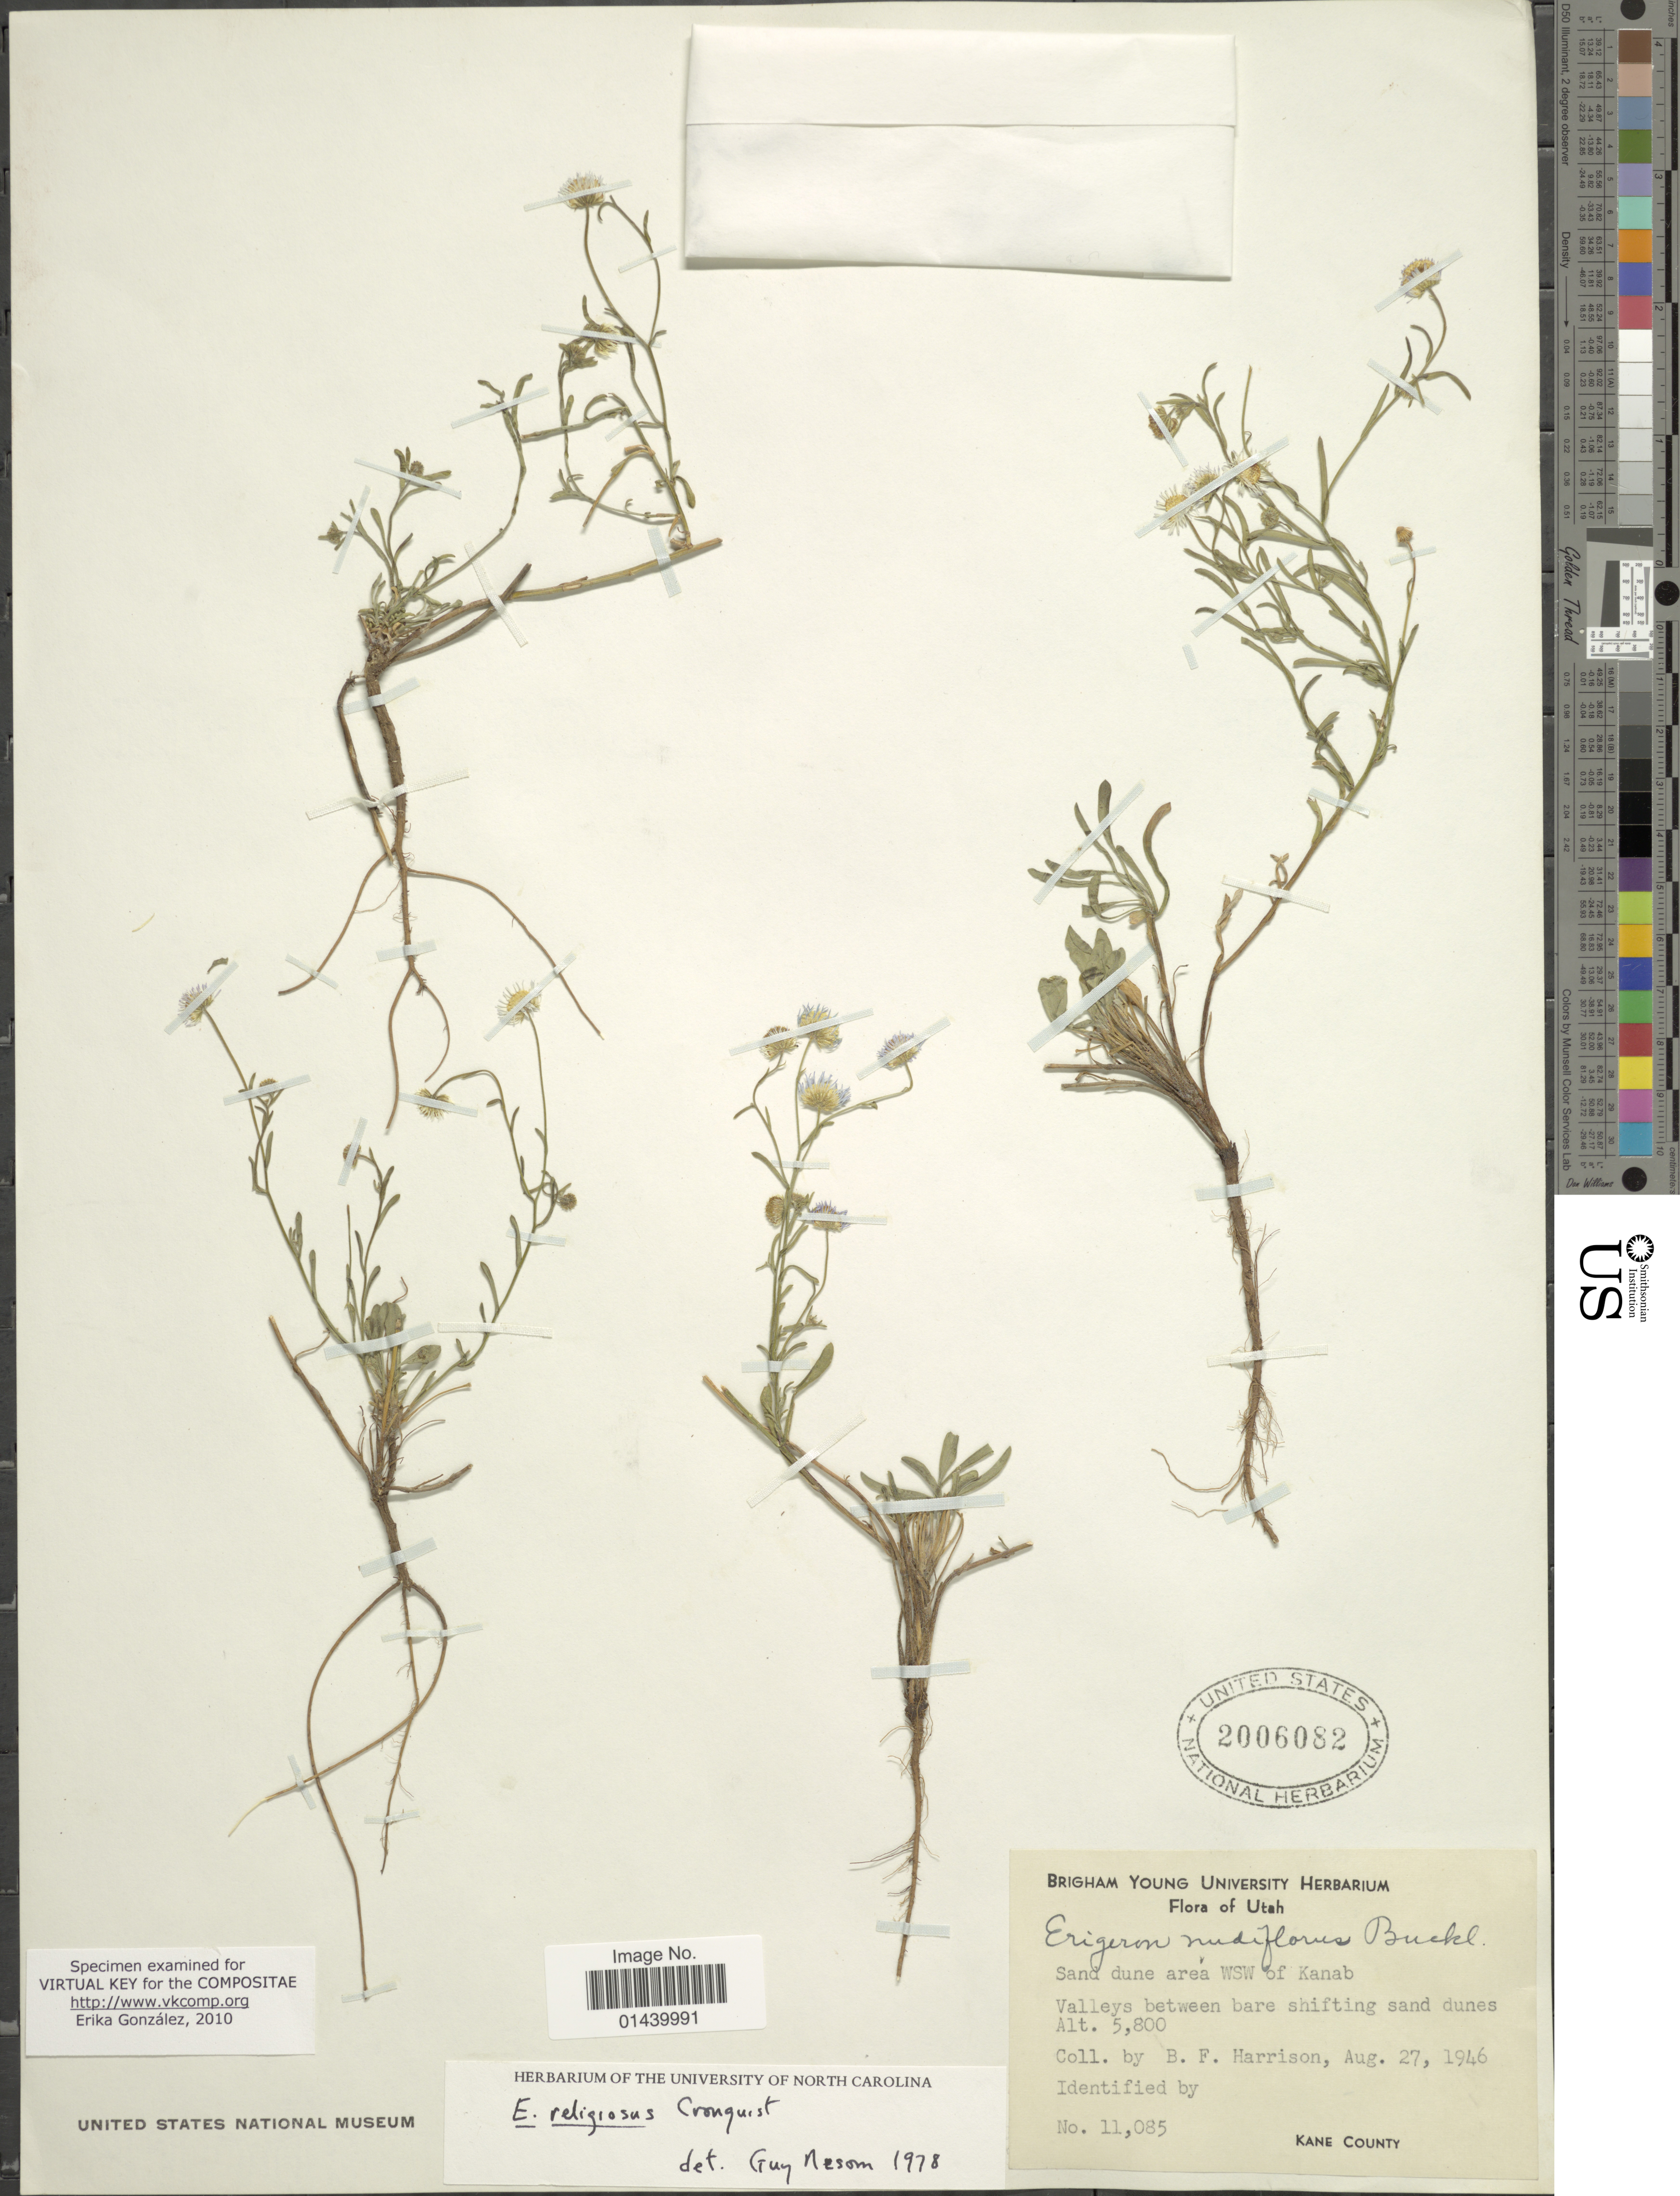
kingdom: Plantae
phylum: Tracheophyta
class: Magnoliopsida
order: Asterales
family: Asteraceae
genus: Erigeron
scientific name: Erigeron religiosus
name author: Cronq.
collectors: B. F. Harrison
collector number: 11085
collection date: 1946-08-27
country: United States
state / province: Utah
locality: Sand dune area WSW of Kanab. Valleys between bare shifting sand dunes.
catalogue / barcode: US 2006082